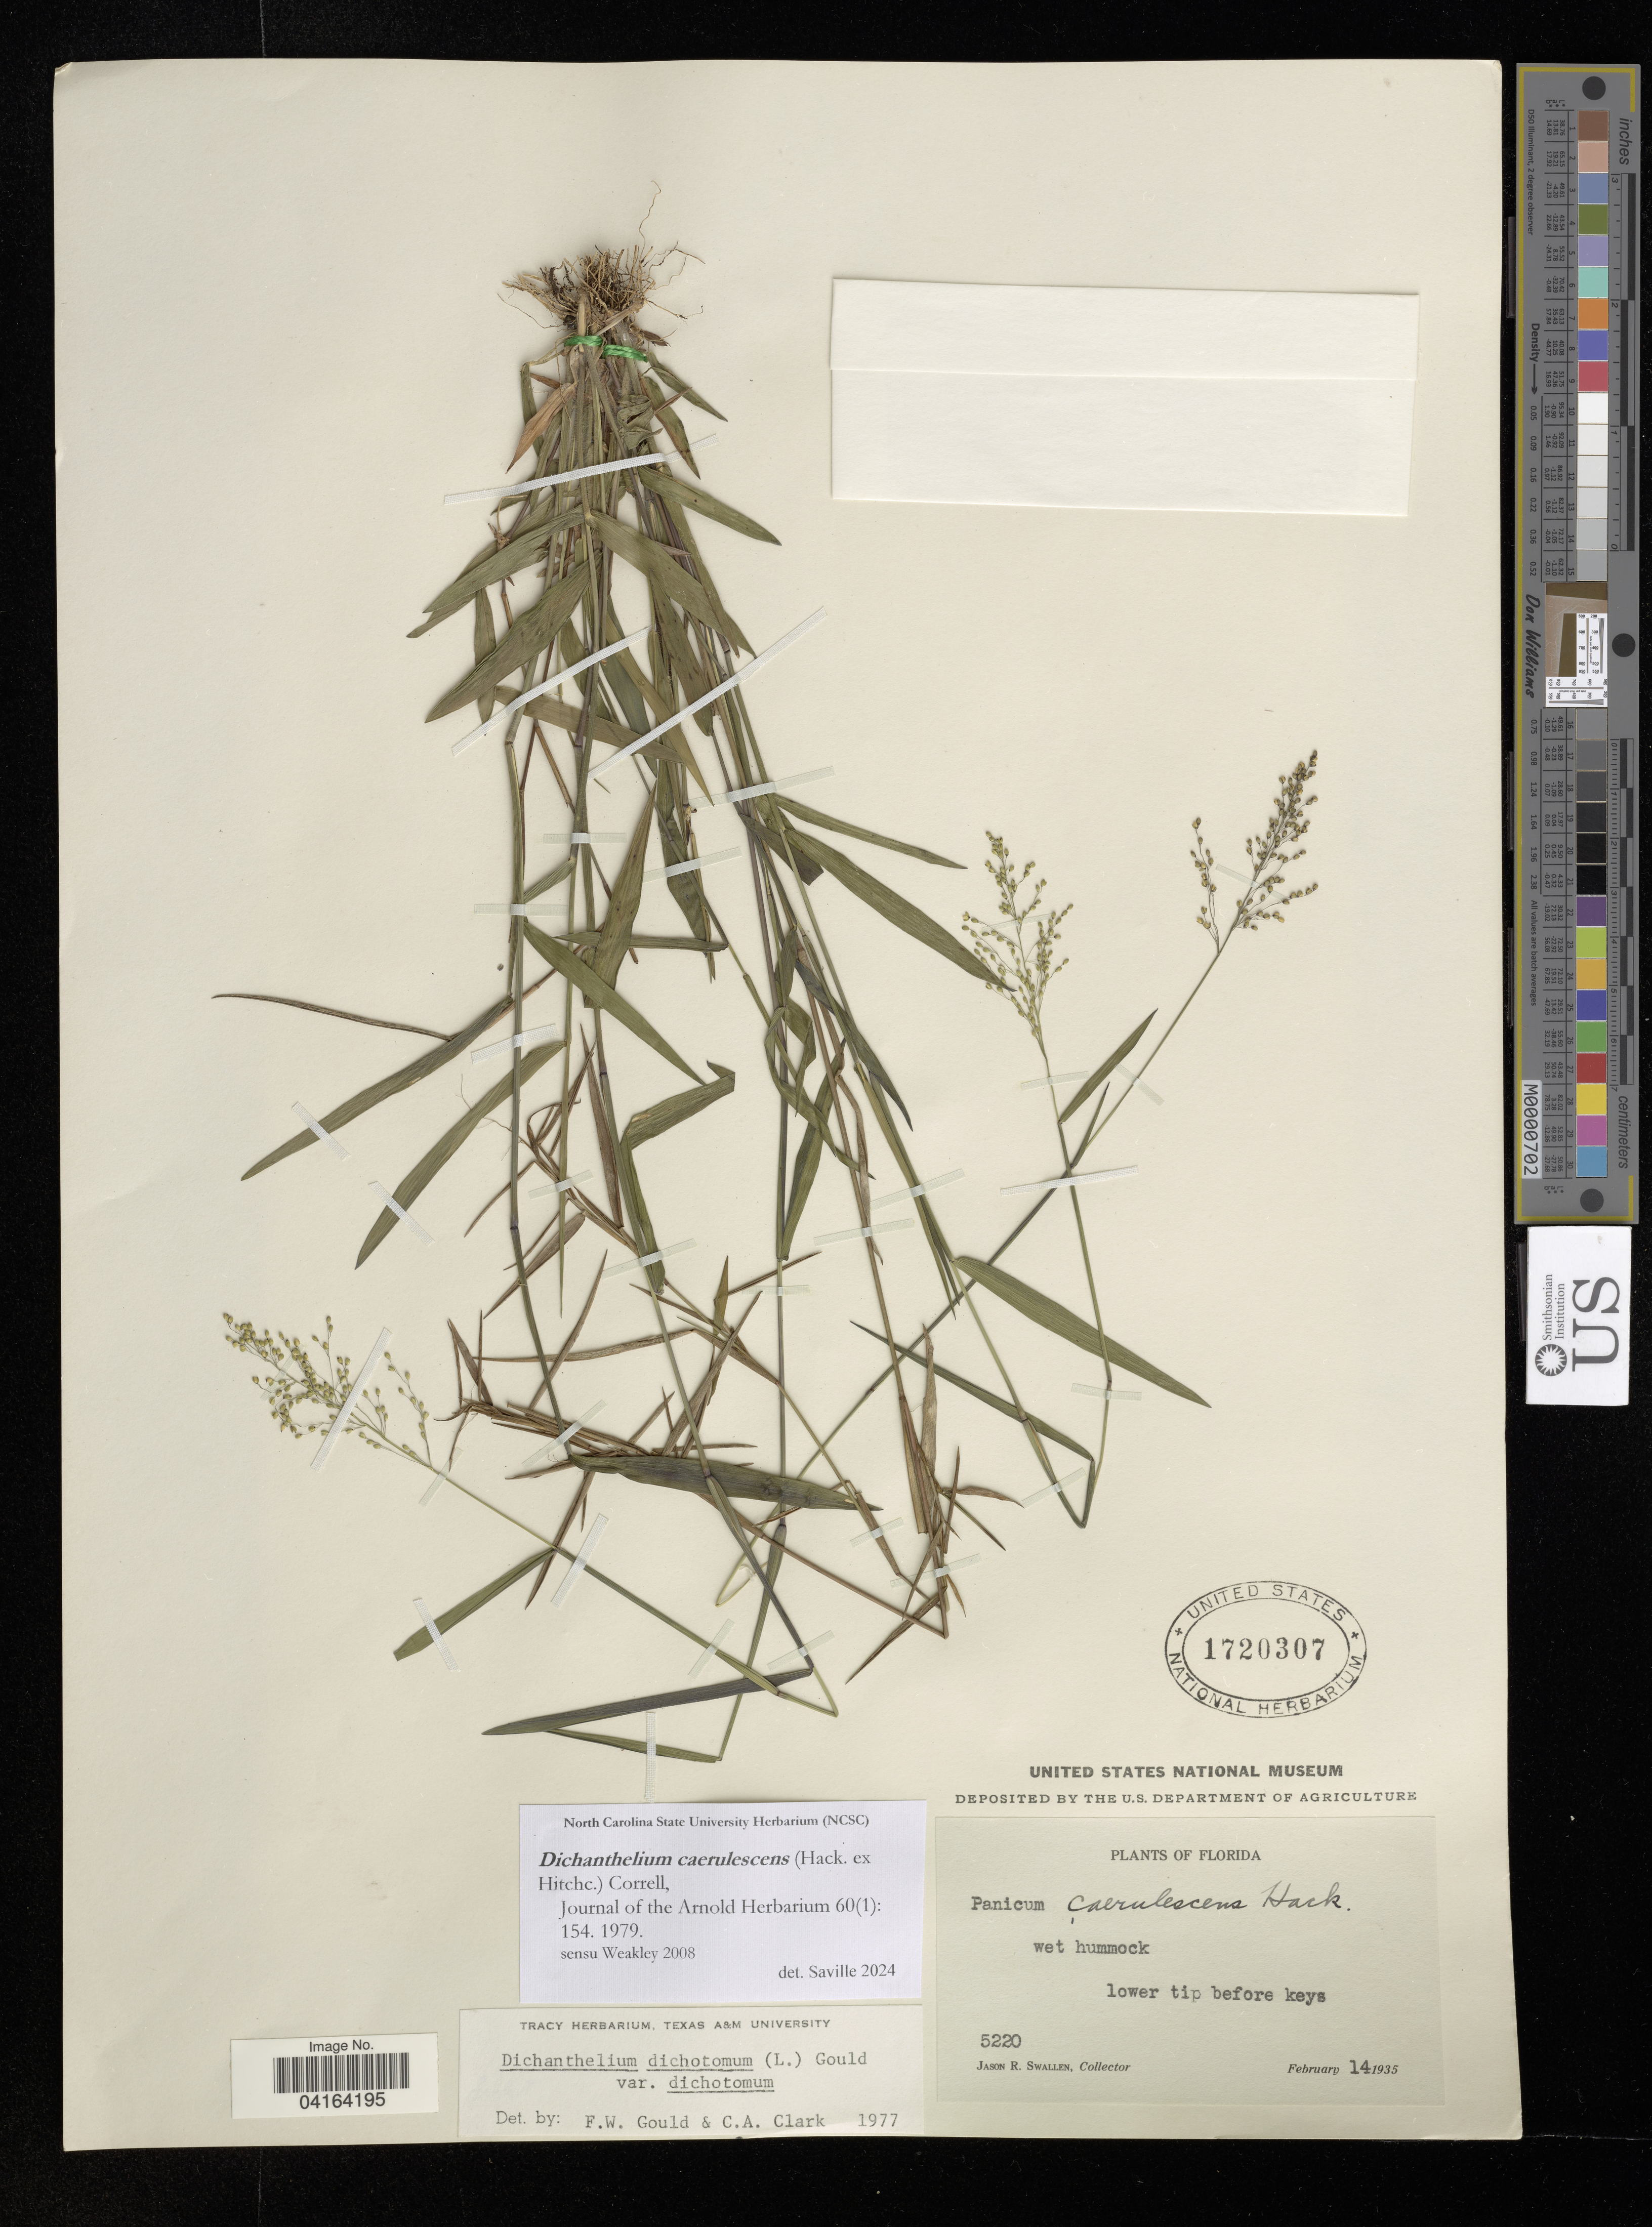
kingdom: Plantae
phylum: Tracheophyta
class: Liliopsida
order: Poales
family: Poaceae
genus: Dichanthelium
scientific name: Dichanthelium caerulescens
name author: (Hack. ex Hitchc.) Correll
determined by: Saville, A. C., (NCSC), North Carolina State University (UNITED STATES)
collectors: J. R. Swallen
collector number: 5220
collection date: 1935-02-14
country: United States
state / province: Florida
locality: Lower tip before keys.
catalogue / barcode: US 1720307